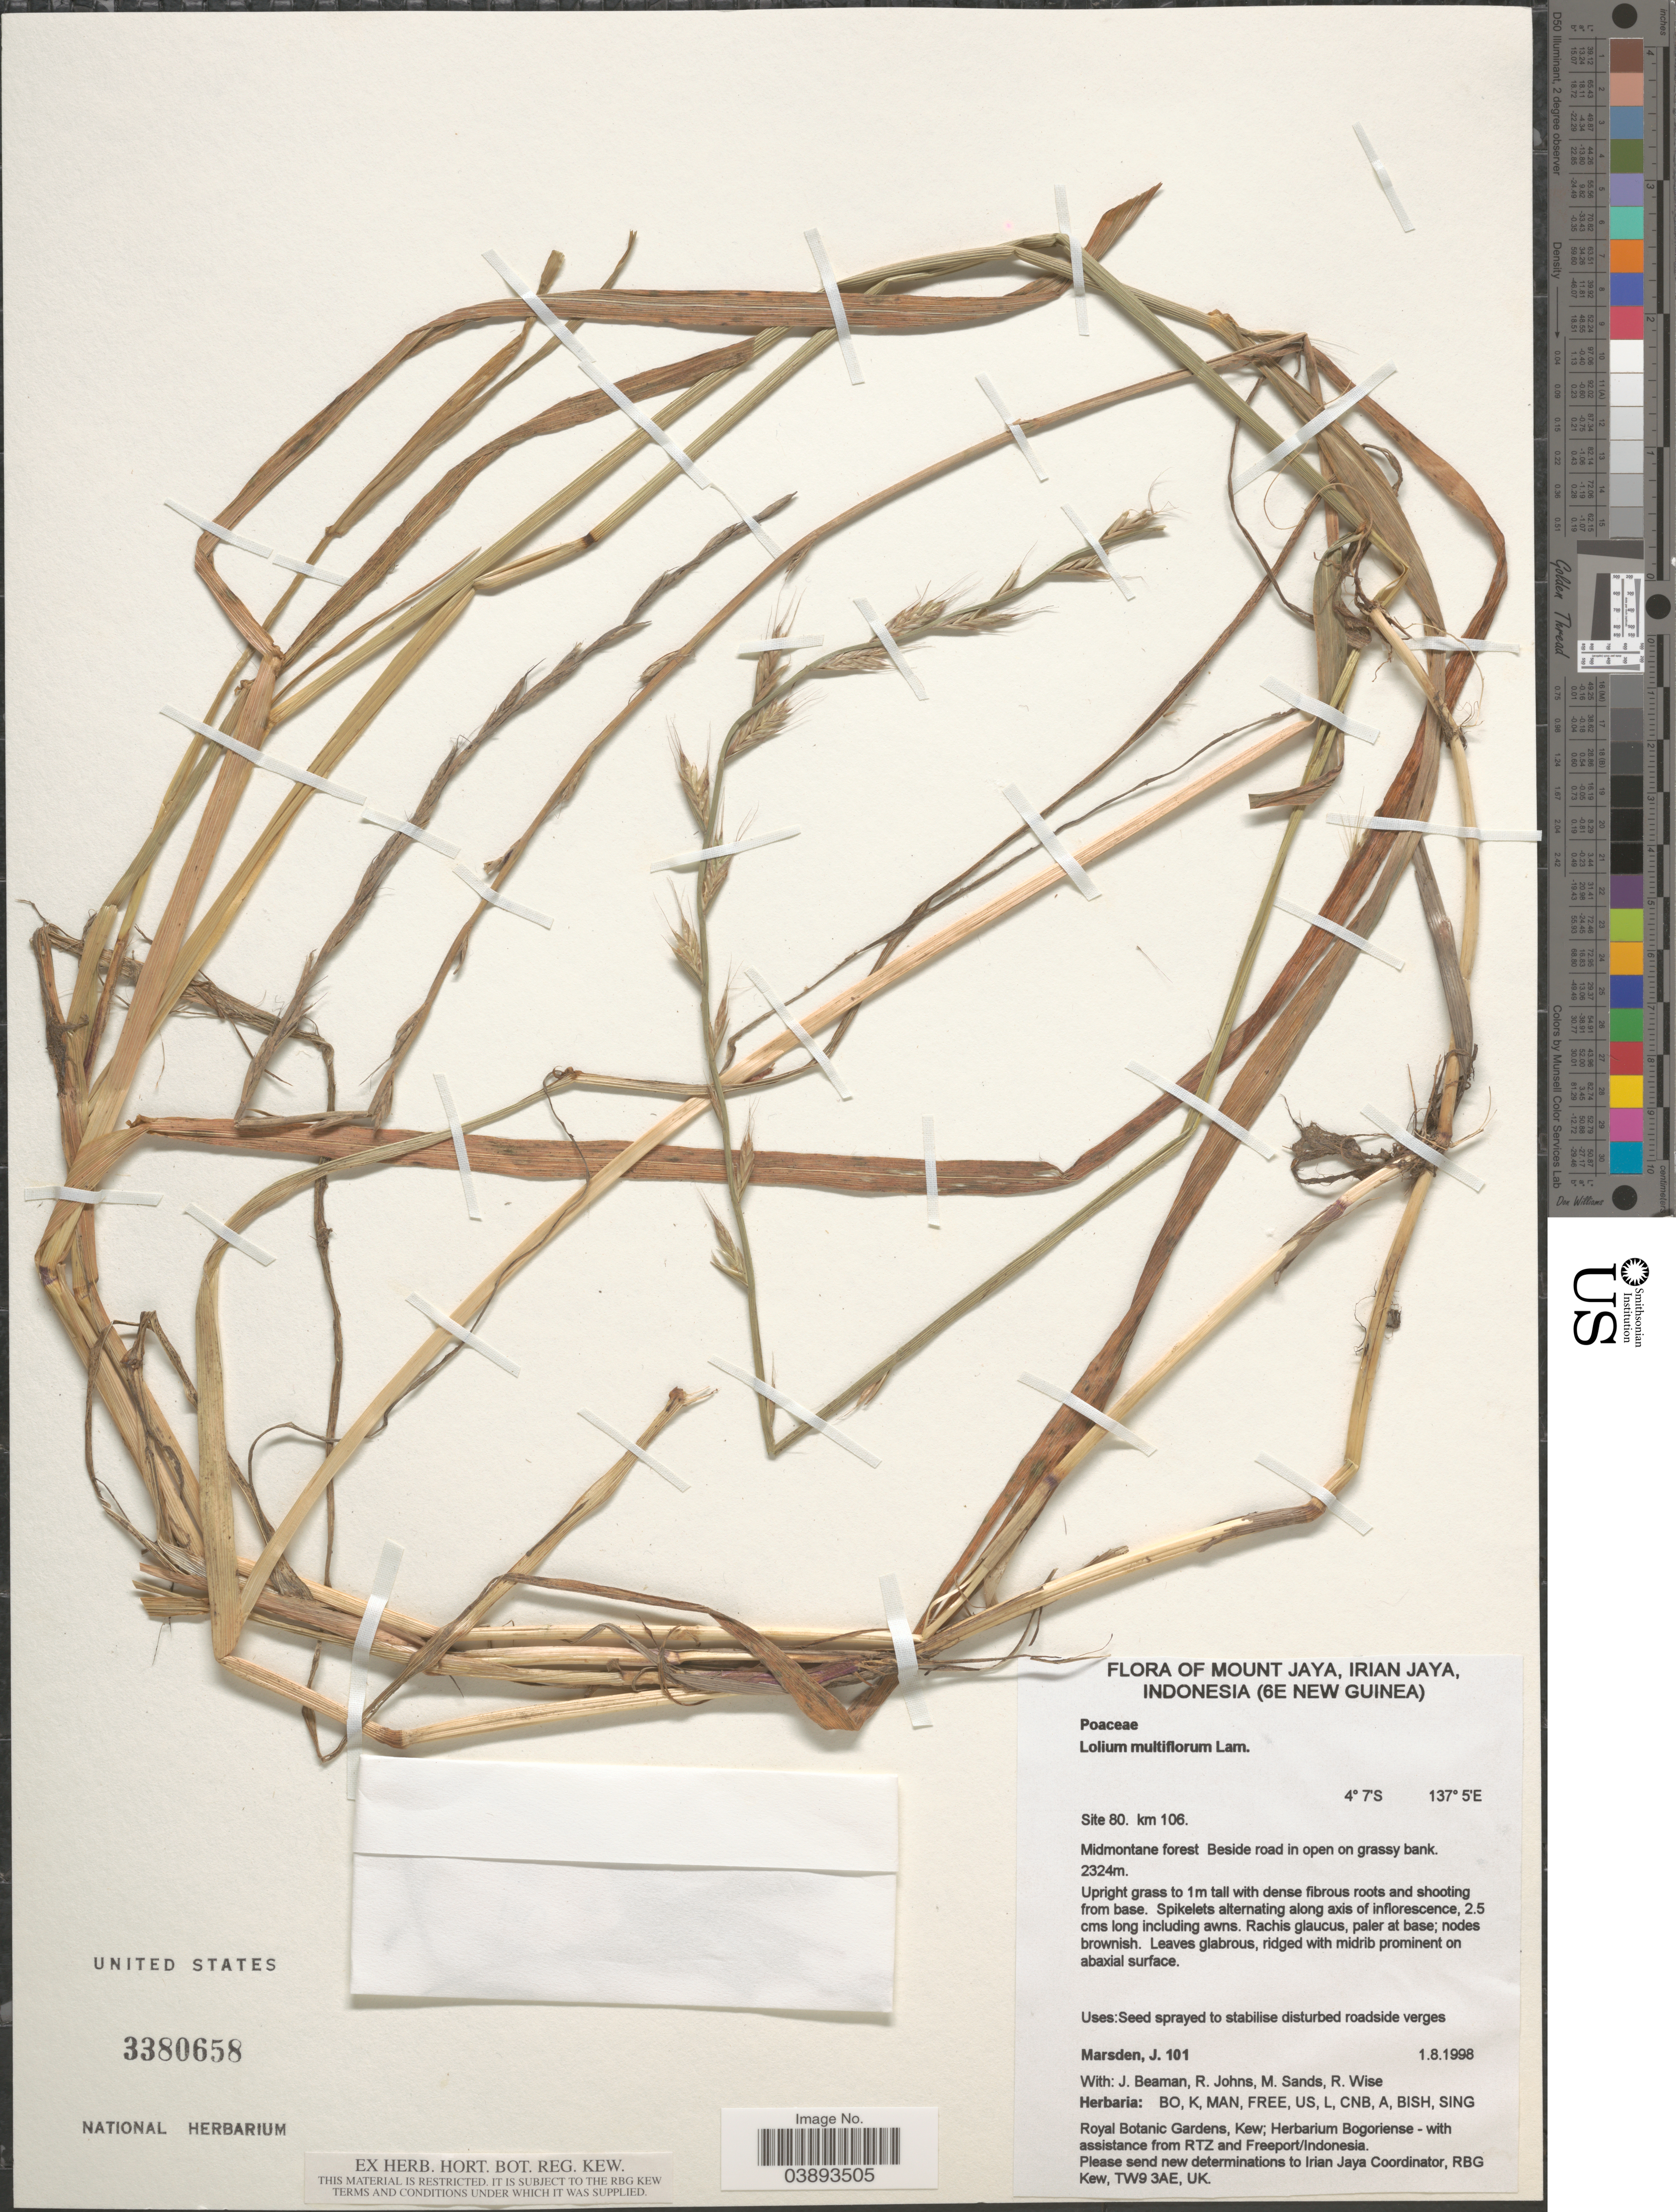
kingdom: Plantae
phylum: Tracheophyta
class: Liliopsida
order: Poales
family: Poaceae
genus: Lolium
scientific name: Lolium multiflorum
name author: Lam.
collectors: J. Marsden, J. H. Beaman, R. Johns & M. Sands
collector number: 101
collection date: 1998-08-01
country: Indonesia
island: New Guinea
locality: Mount Jaya, Irian Jaya, (6e New Guinea). Site 80. km 106.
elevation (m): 2324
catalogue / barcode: US 3380658